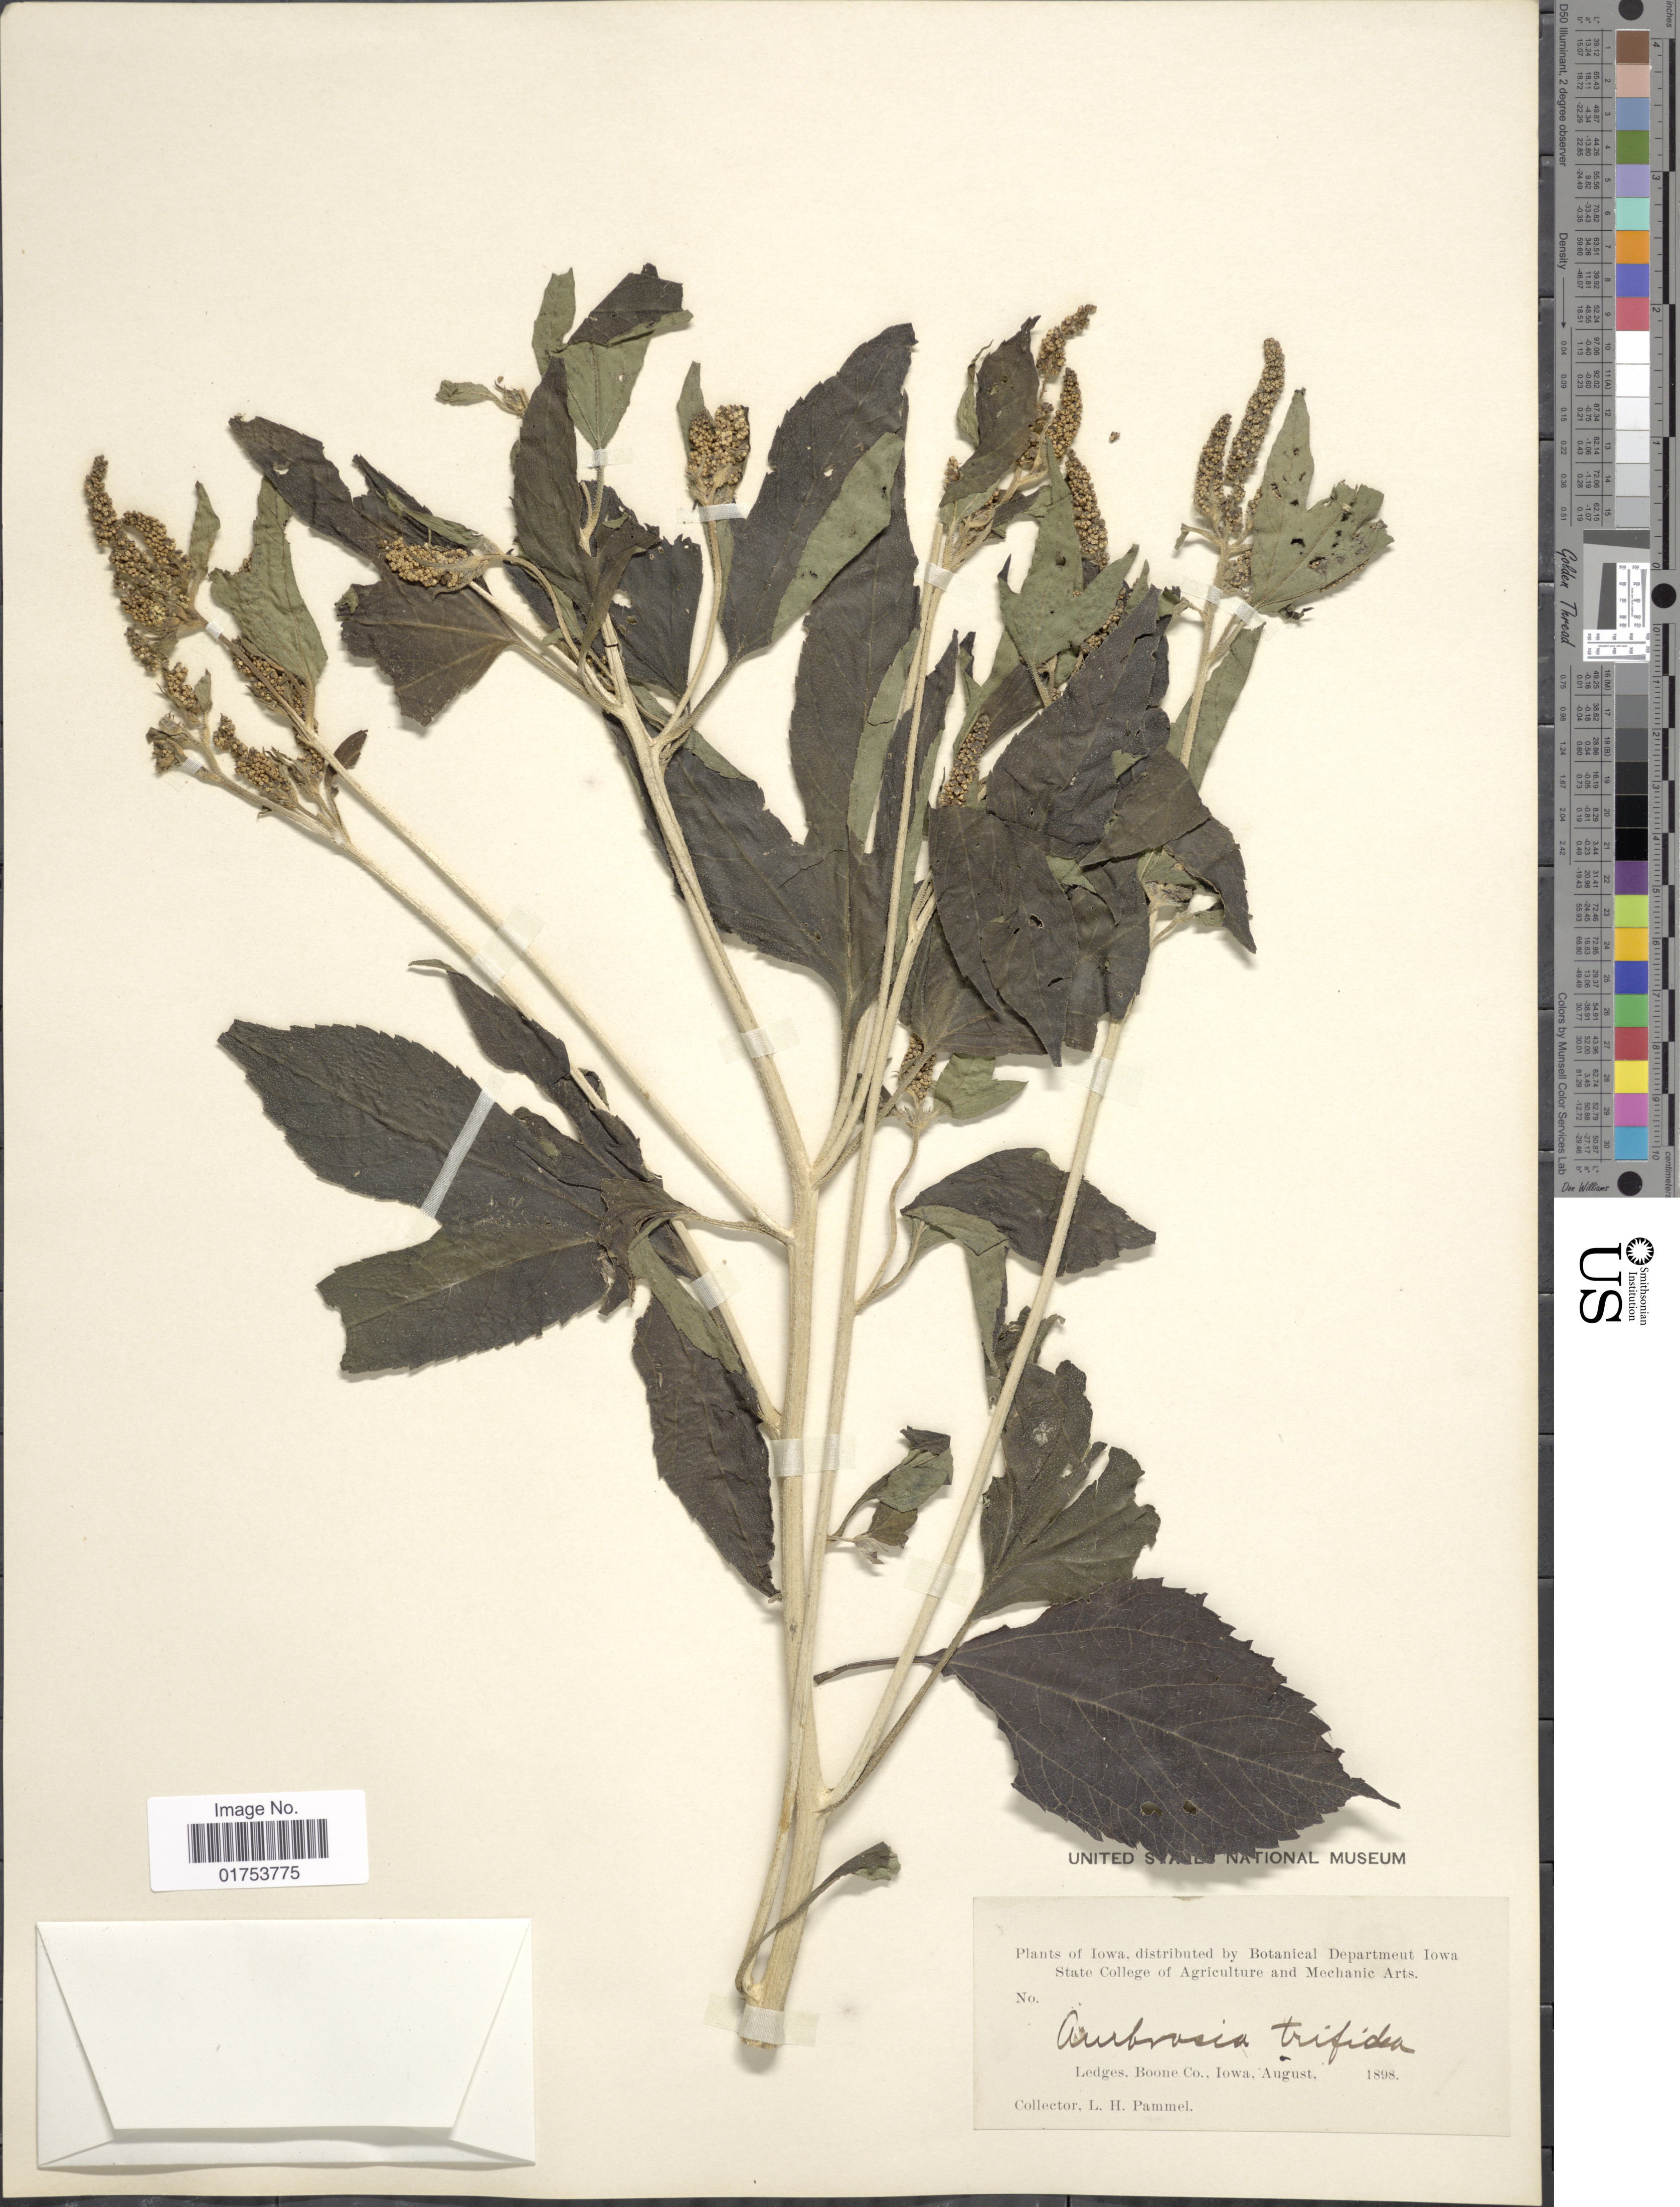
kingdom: Plantae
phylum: Tracheophyta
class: Magnoliopsida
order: Asterales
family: Asteraceae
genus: Ambrosia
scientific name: Ambrosia trifida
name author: L.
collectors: L. Pammel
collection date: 1898-08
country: United States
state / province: Iowa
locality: Boone Co.